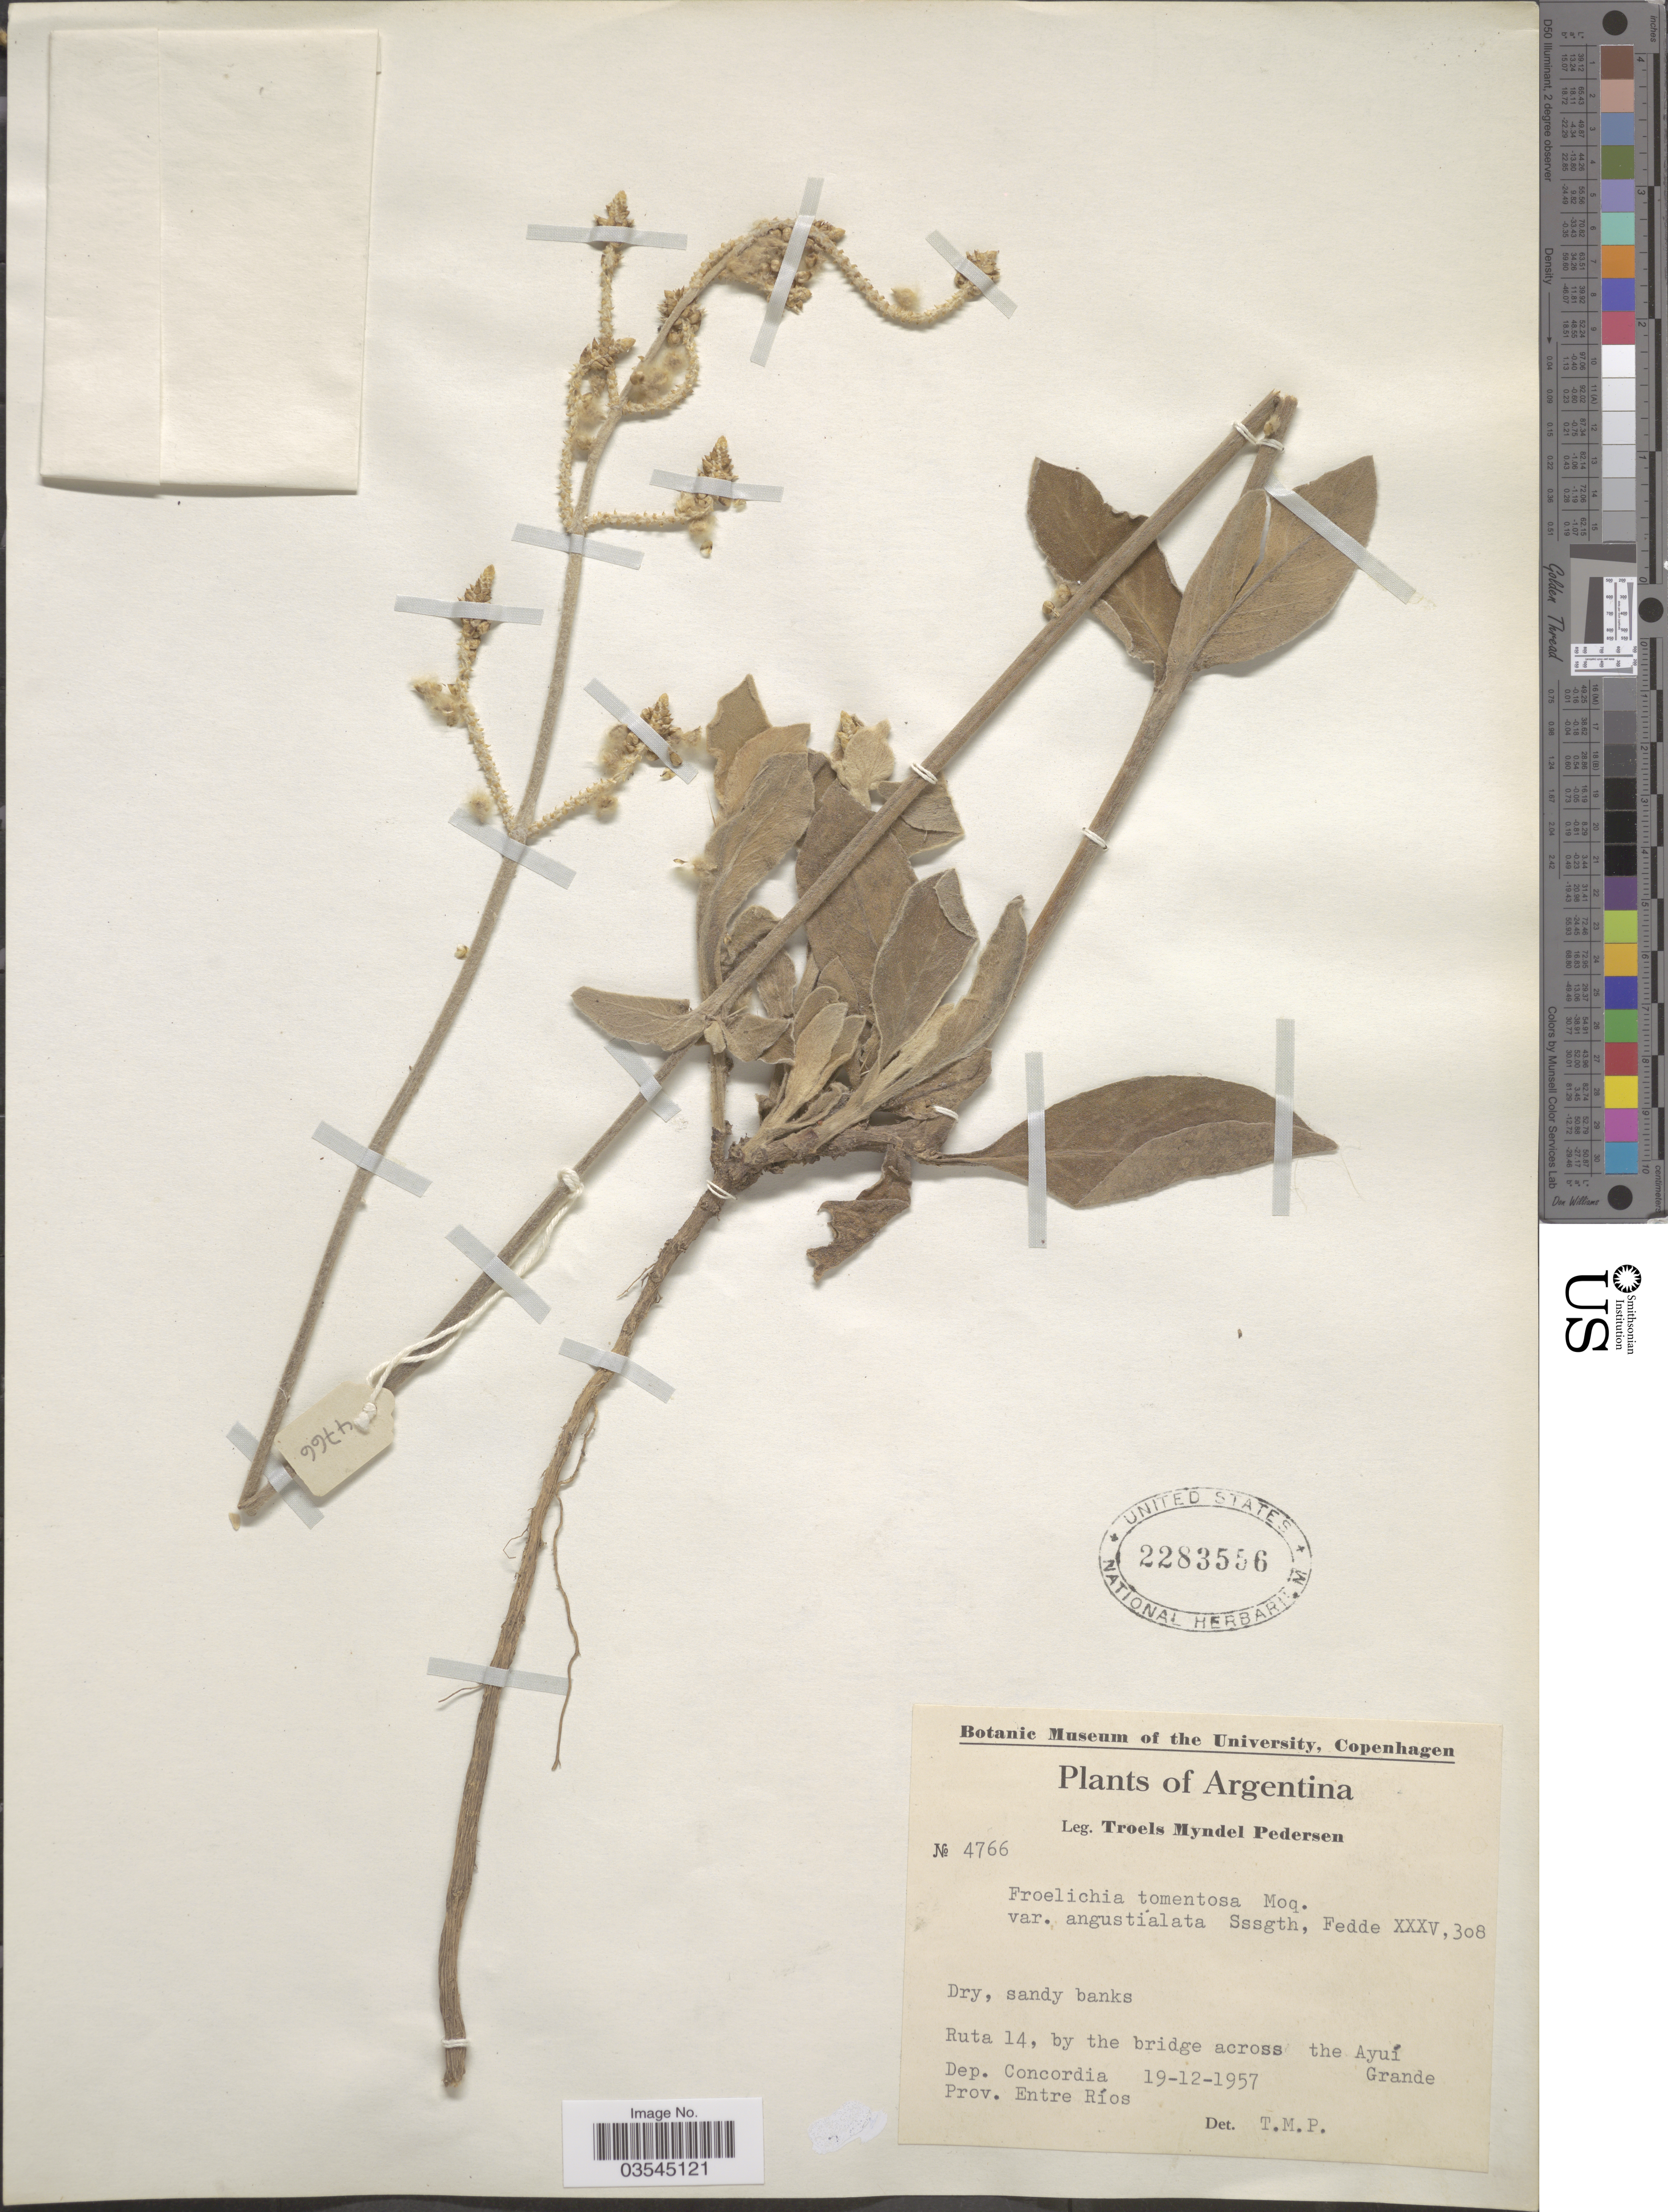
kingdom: Plantae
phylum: Tracheophyta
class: Magnoliopsida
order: Caryophyllales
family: Amaranthaceae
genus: Froelichia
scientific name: Froelichia tomentosa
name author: (Mart.) Moq.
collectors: T. Pederson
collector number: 4766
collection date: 1957-12-19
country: Argentina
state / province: Entre Rios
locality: Ruta 14, by the bridge across the Ayuí Grande. Dep. Concordia.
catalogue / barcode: US 2283556